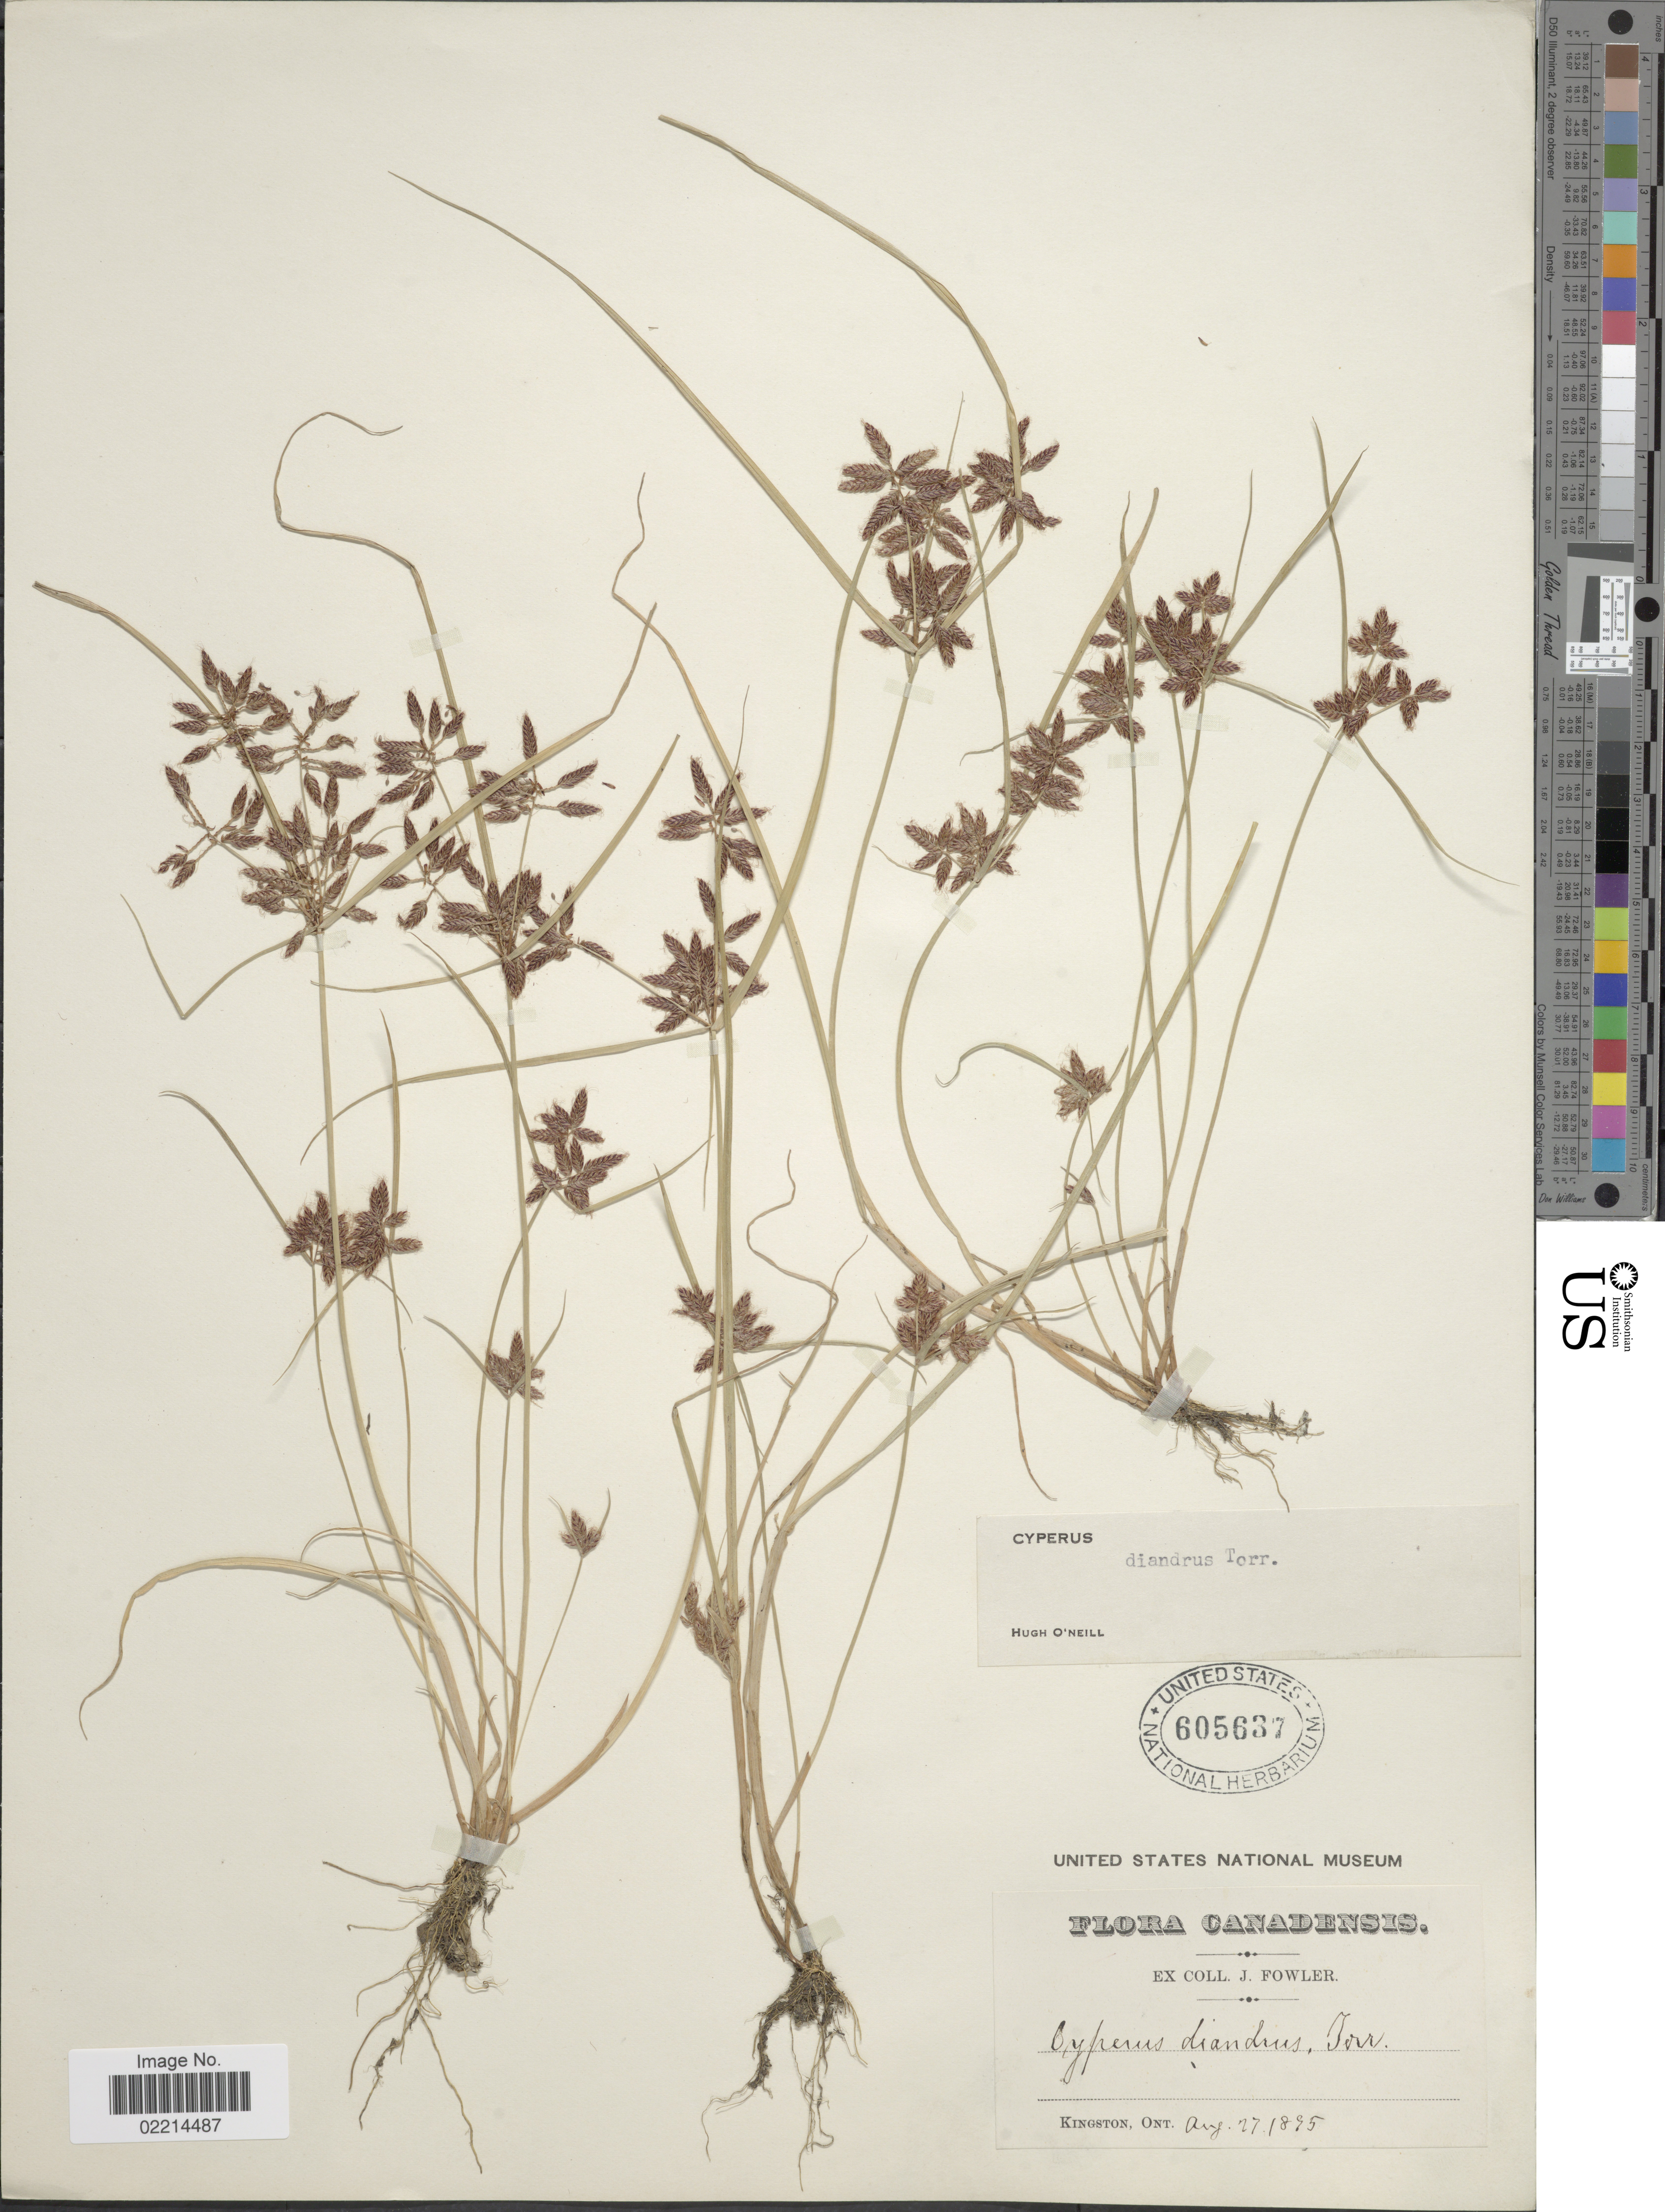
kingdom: Plantae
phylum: Tracheophyta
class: Liliopsida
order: Poales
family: Cyperaceae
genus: Cyperus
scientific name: Cyperus diandrus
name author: Torr.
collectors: J. P. Fowler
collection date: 1895-08-27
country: Canada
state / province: Ontario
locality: Kingston, Ont,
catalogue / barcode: US 605637